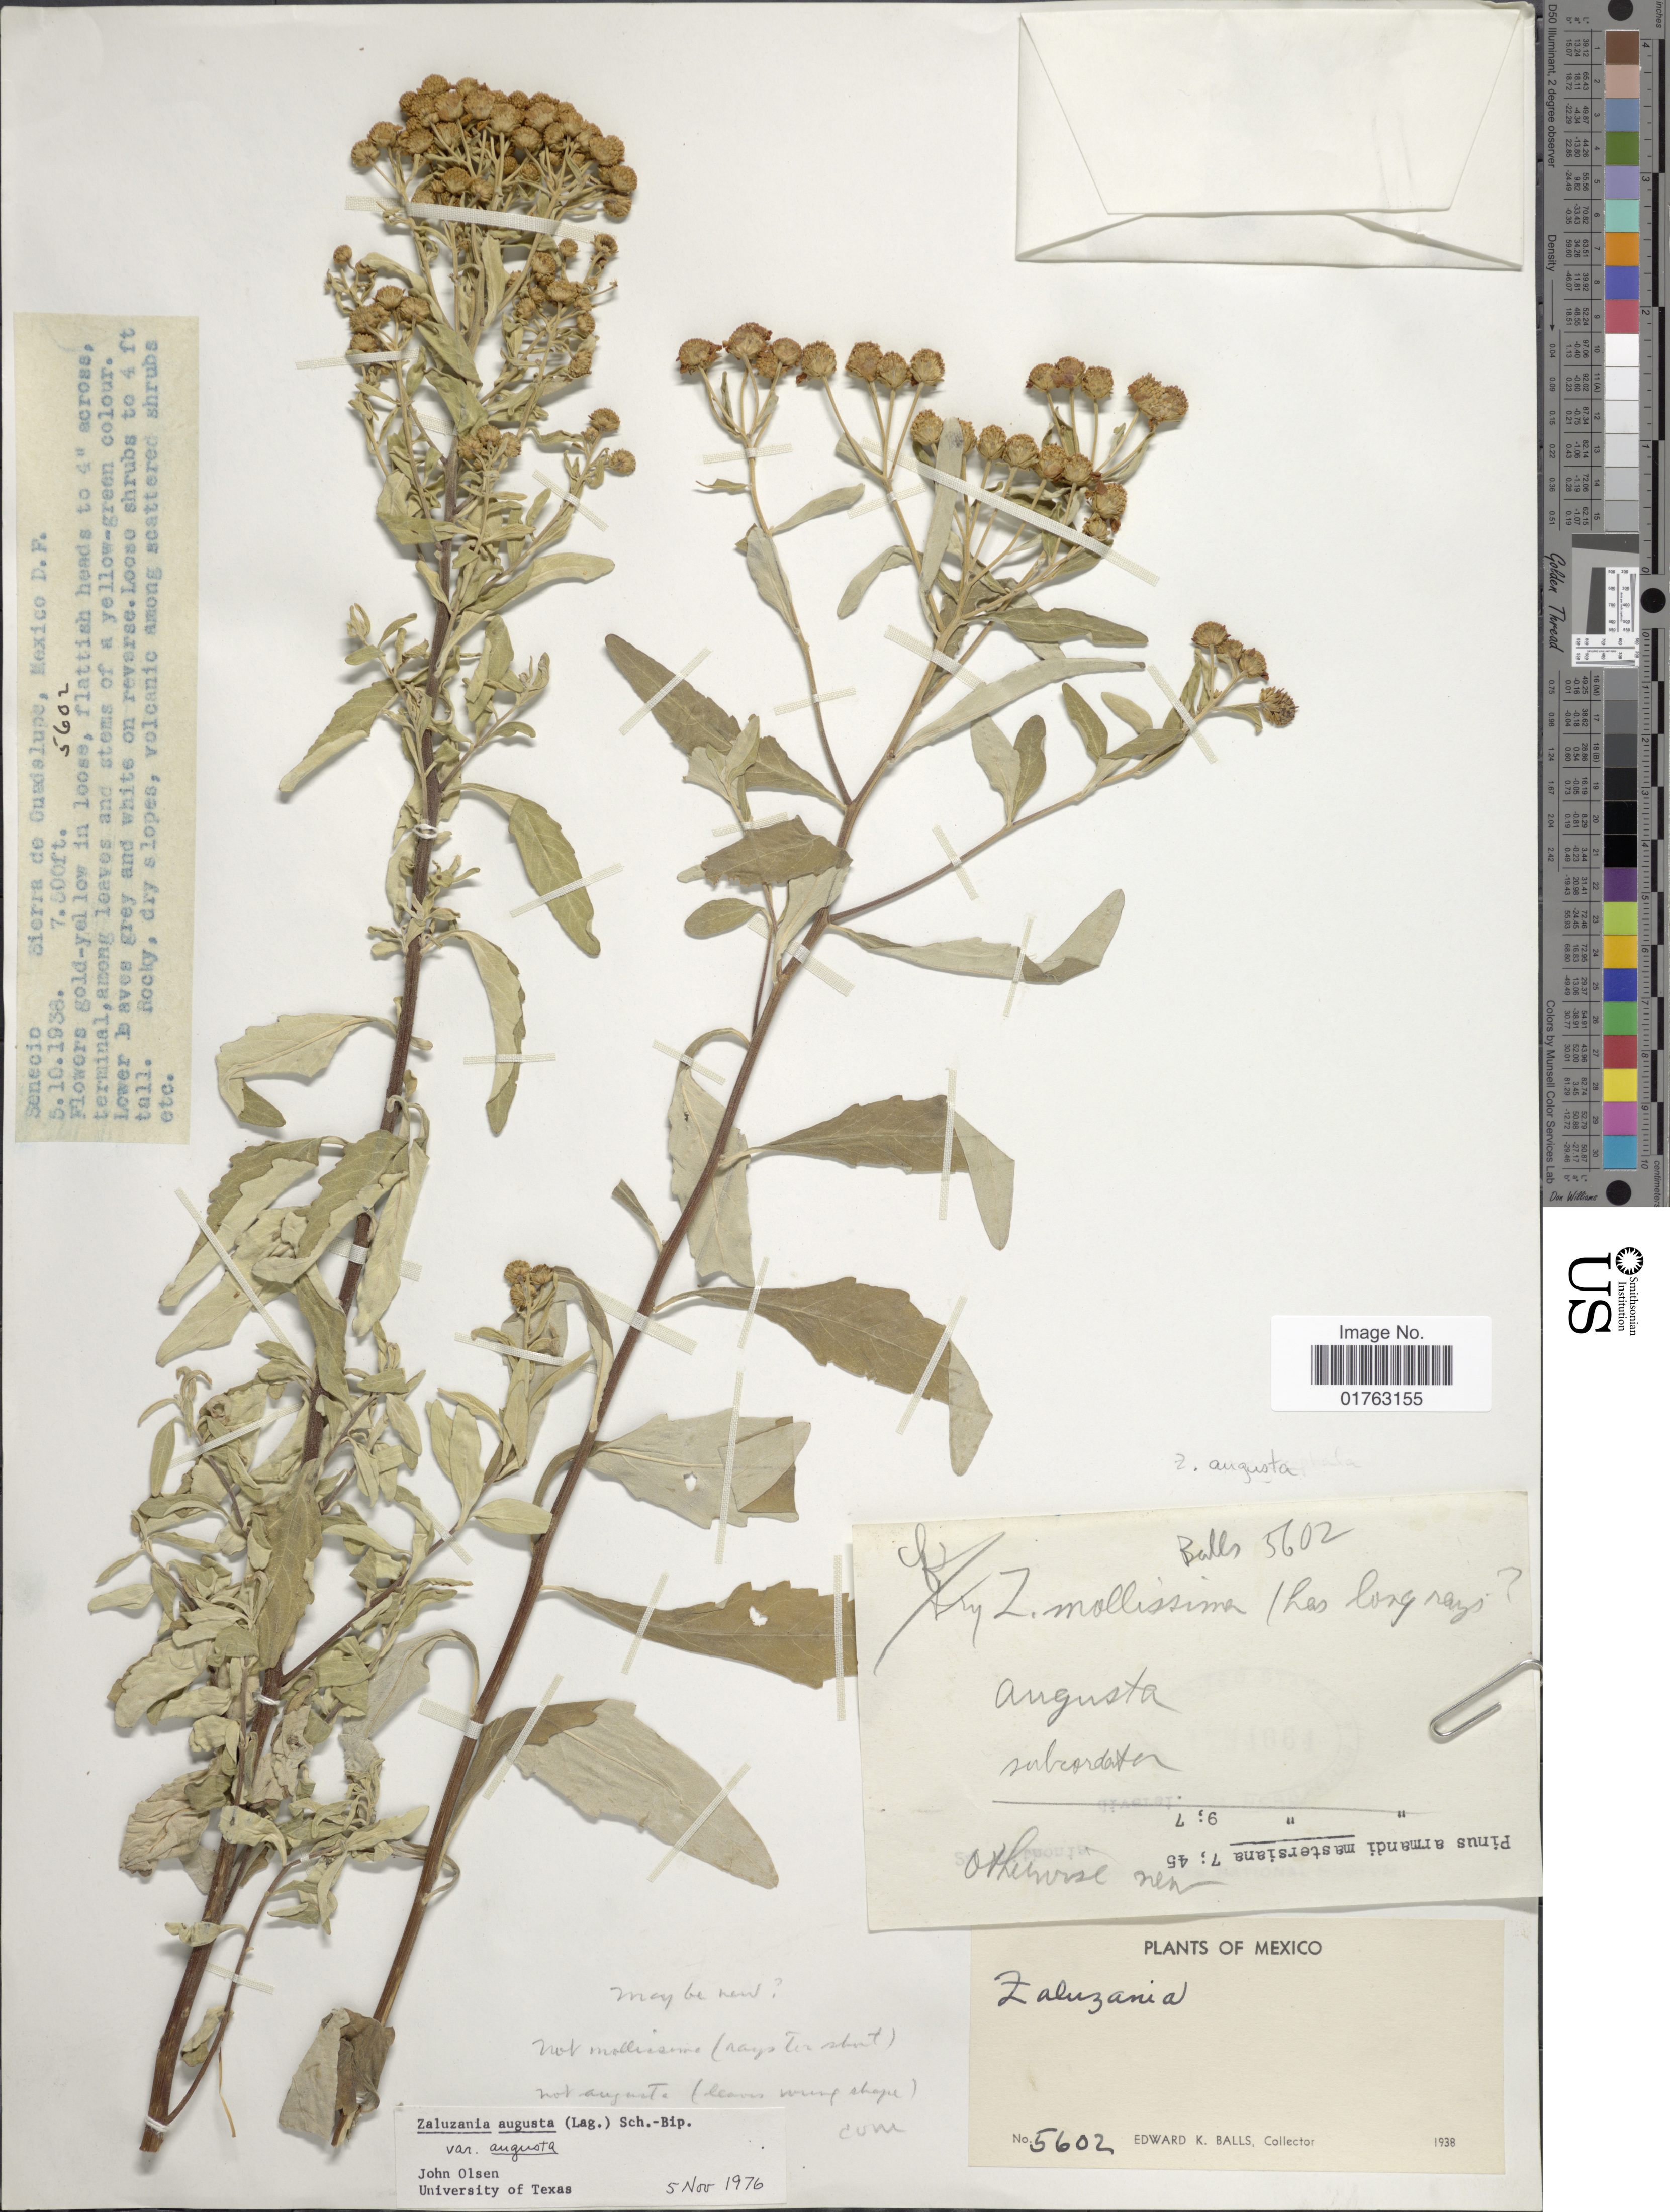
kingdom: Plantae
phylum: Tracheophyta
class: Magnoliopsida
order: Asterales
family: Asteraceae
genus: Zaluzania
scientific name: Zaluzania angusta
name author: (Lag.) Sch. Bip.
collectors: E. K. Balls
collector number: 5602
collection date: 1938-10-05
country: Mexico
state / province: Distrito Federal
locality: Sierra de Guadalupe, D.F.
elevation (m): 2286